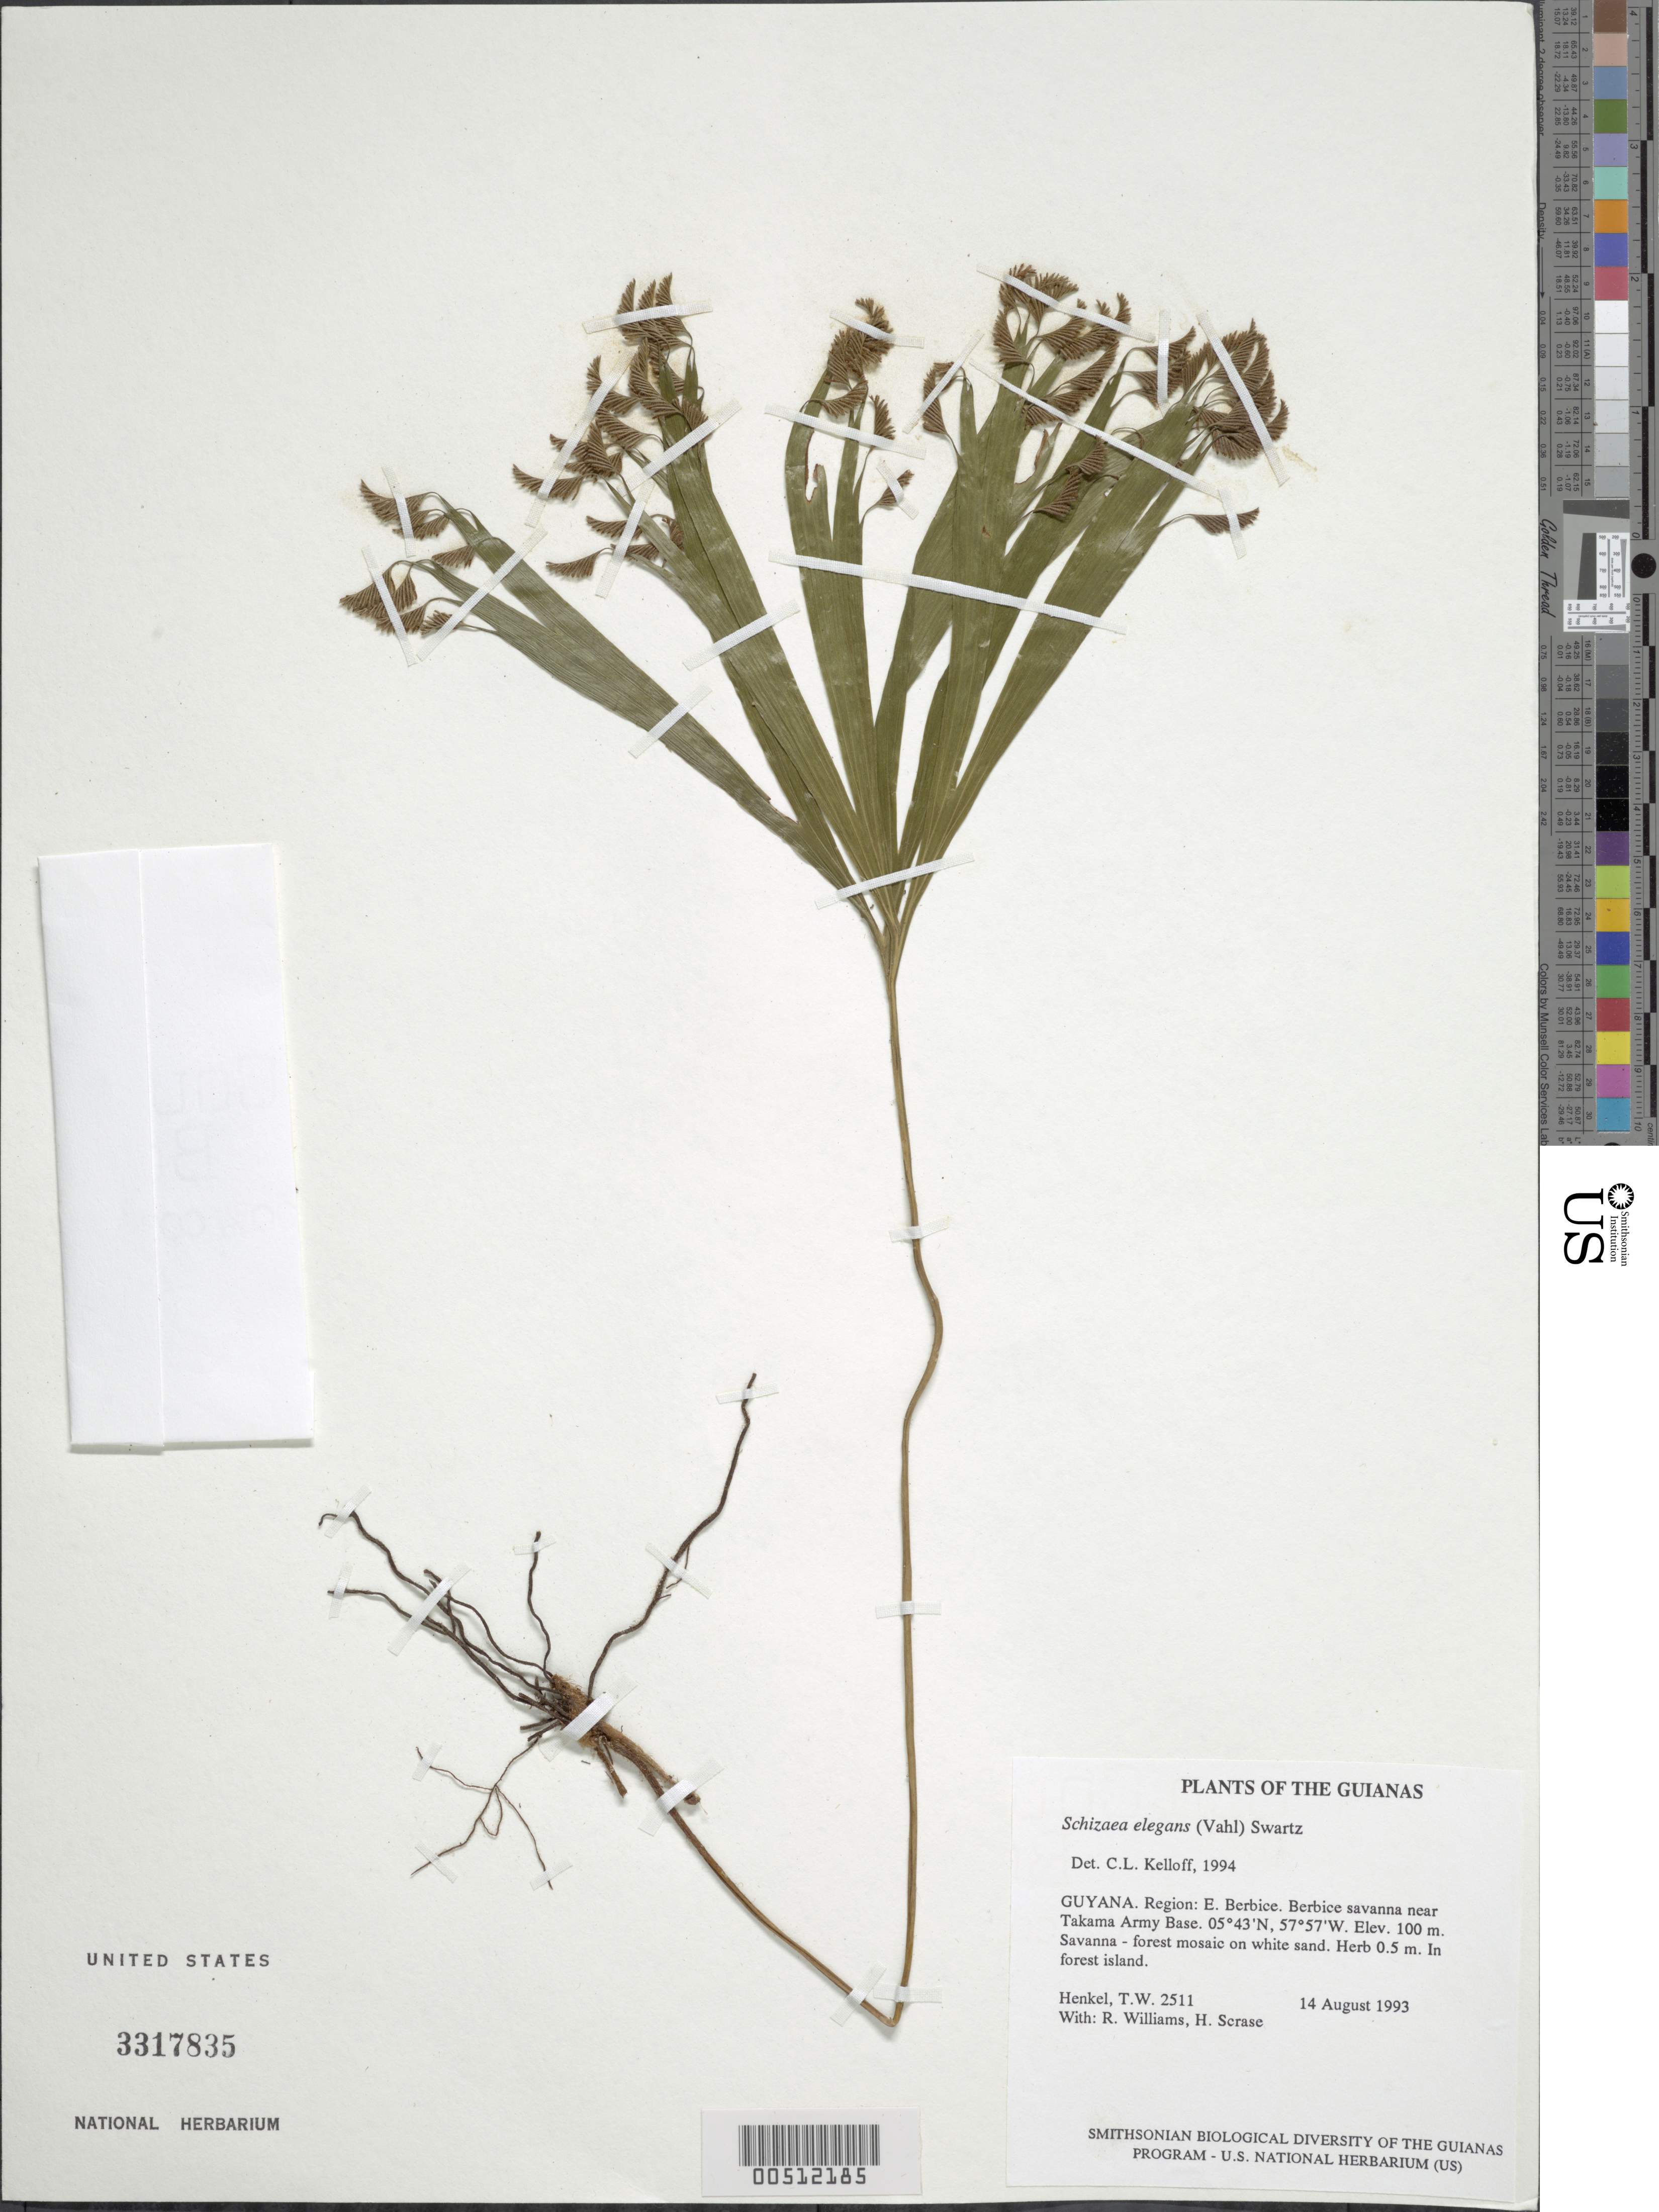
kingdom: Plantae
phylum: Tracheophyta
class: Polypodiopsida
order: Schizaeales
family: Schizaeaceae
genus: Schizaea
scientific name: Schizaea elegans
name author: (Vahl) Sw.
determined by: Kelloff, Carol L., (US), Smithsonian Institution - National Museum of Natural History (UNITED STATES)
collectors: T. Henkel, R. Williams & H. Scrase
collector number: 2511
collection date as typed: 14 August 1993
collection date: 1993-08-14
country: Guyana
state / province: U. Demerara-Berbice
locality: Berbice savanna near Takama Army Base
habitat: Savanna - forest mosaic on white sand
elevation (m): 100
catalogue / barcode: US 3317835